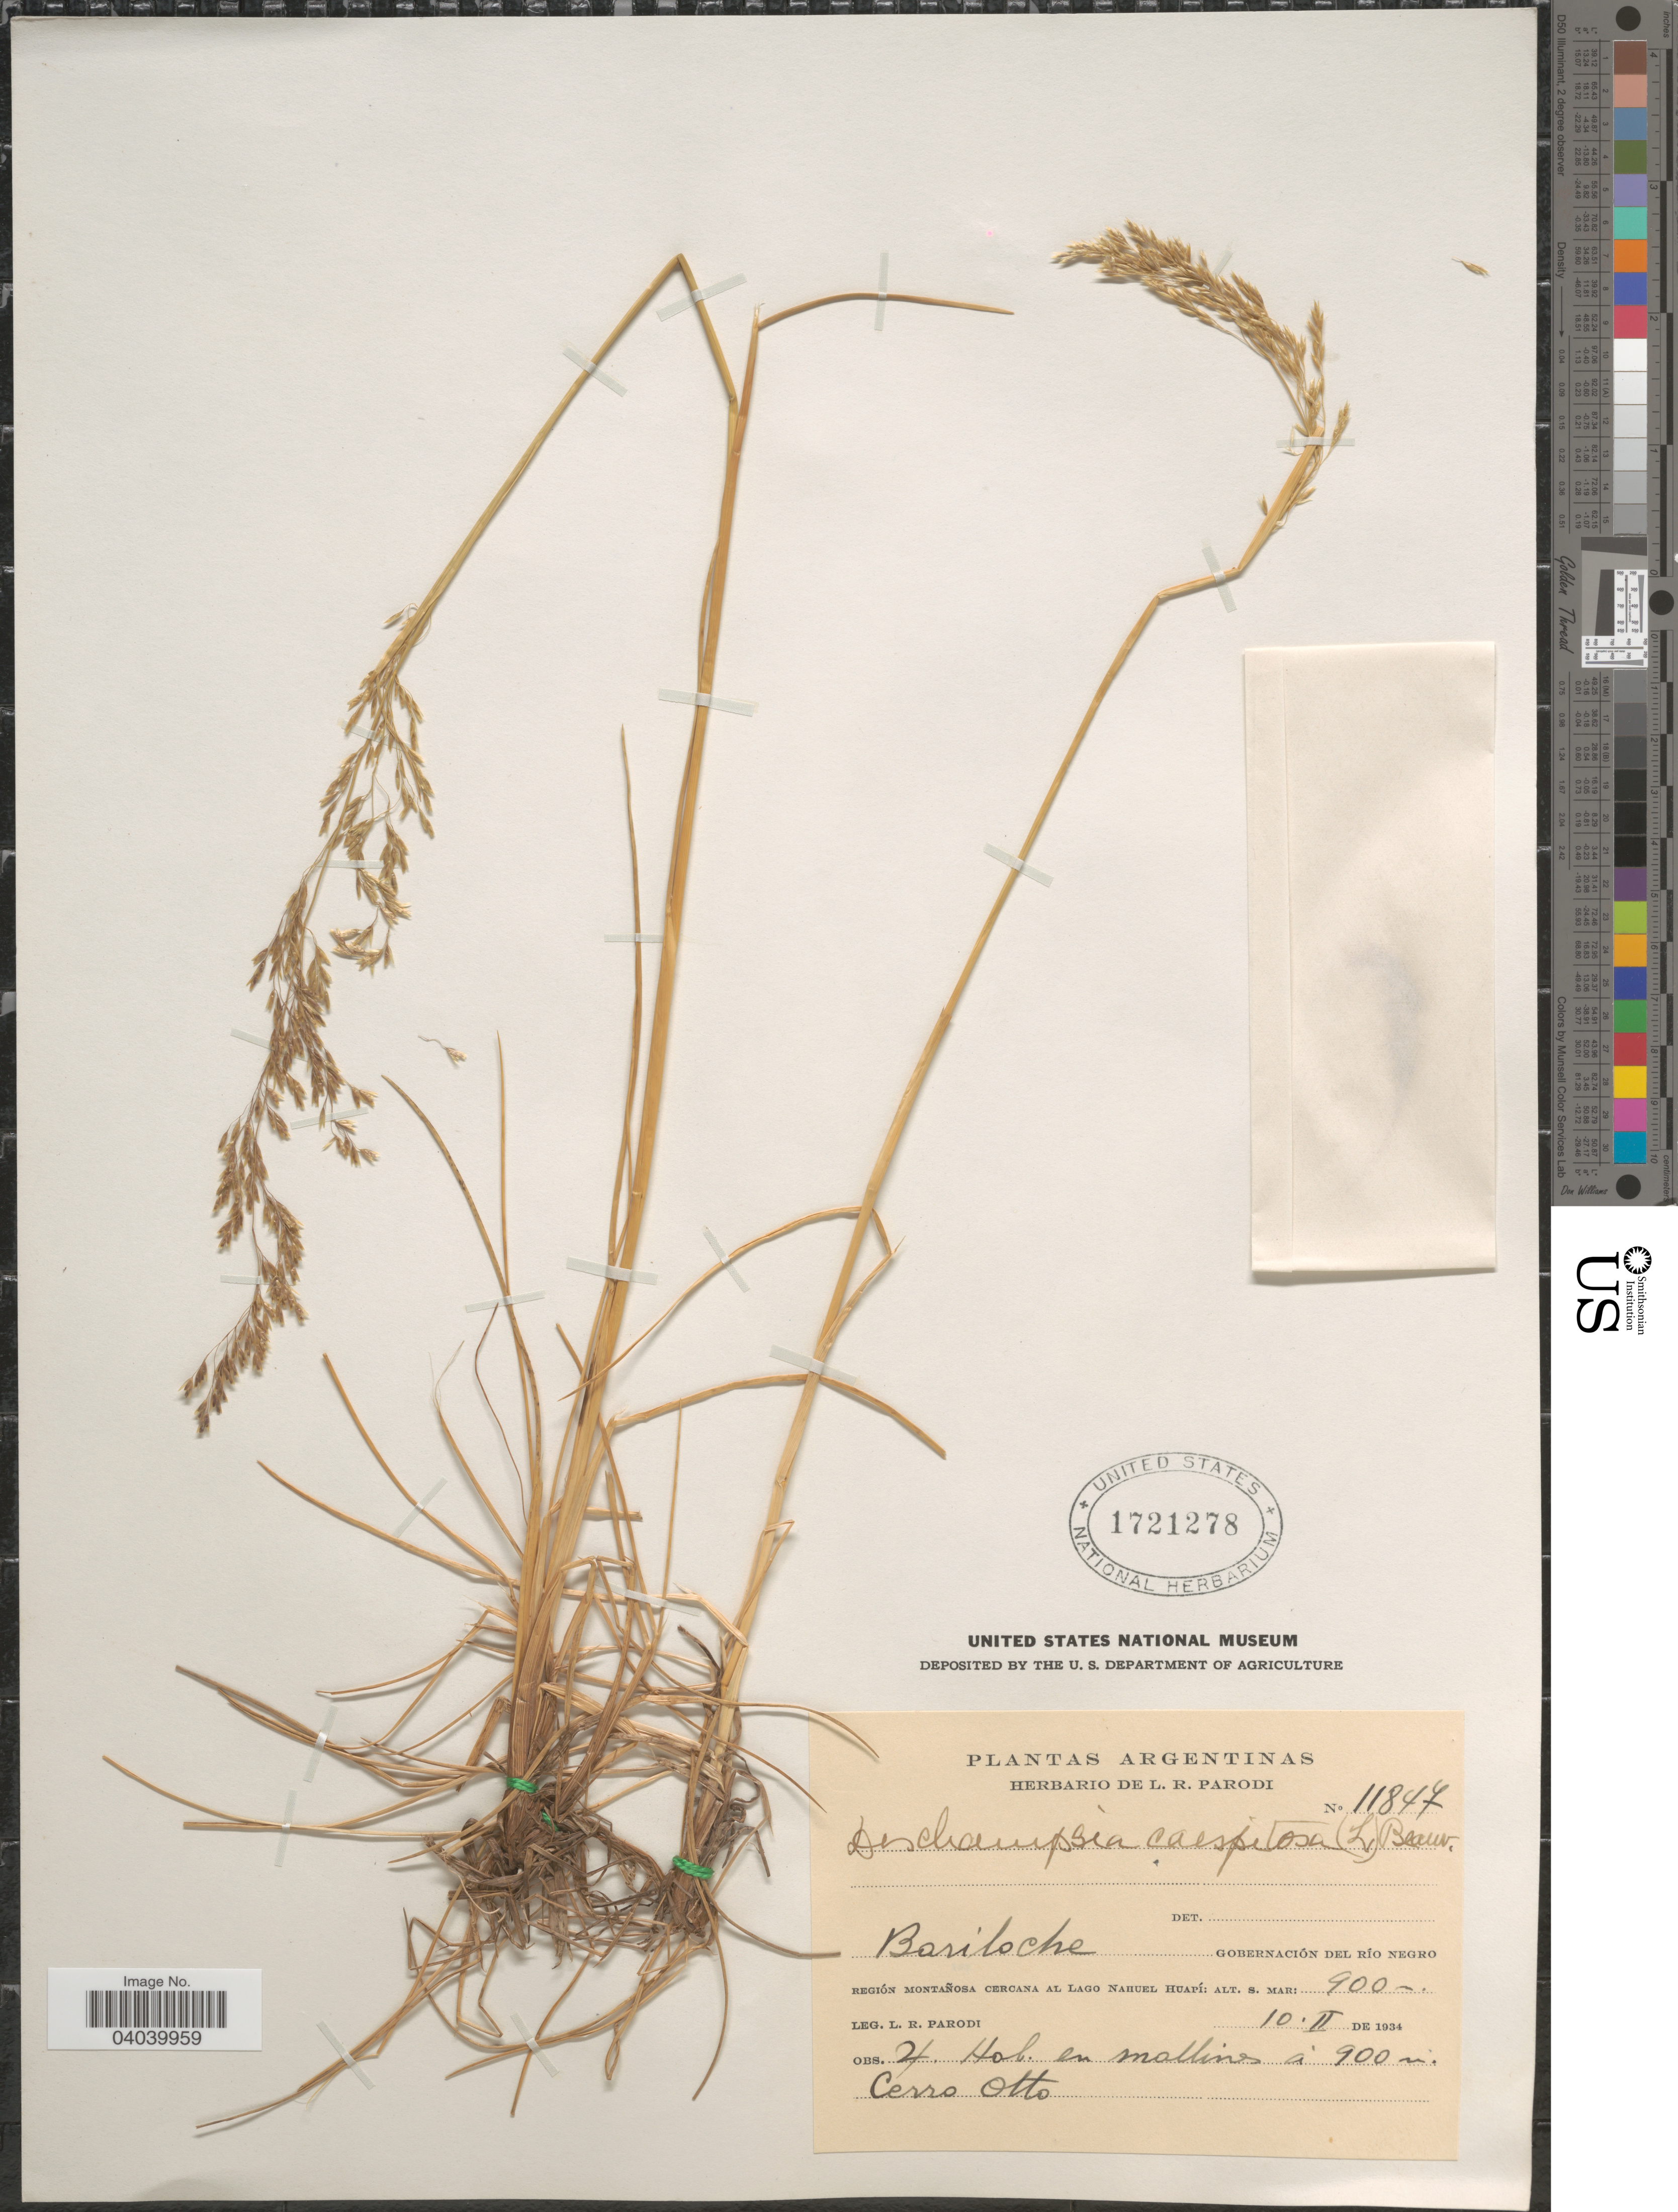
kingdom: Plantae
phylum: Tracheophyta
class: Liliopsida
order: Poales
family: Poaceae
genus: Deschampsia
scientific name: Deschampsia cespitosa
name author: (L.) P. Beauv.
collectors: L. R. Parodi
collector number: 11847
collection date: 1934-02-10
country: Argentina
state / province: Rio Negro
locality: Bariloche. Gobernación del Río Negro. Región Montañosa cercana al Lago Nahuel Huapí. Cerro Otto.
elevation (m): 900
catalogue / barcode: US 1721278